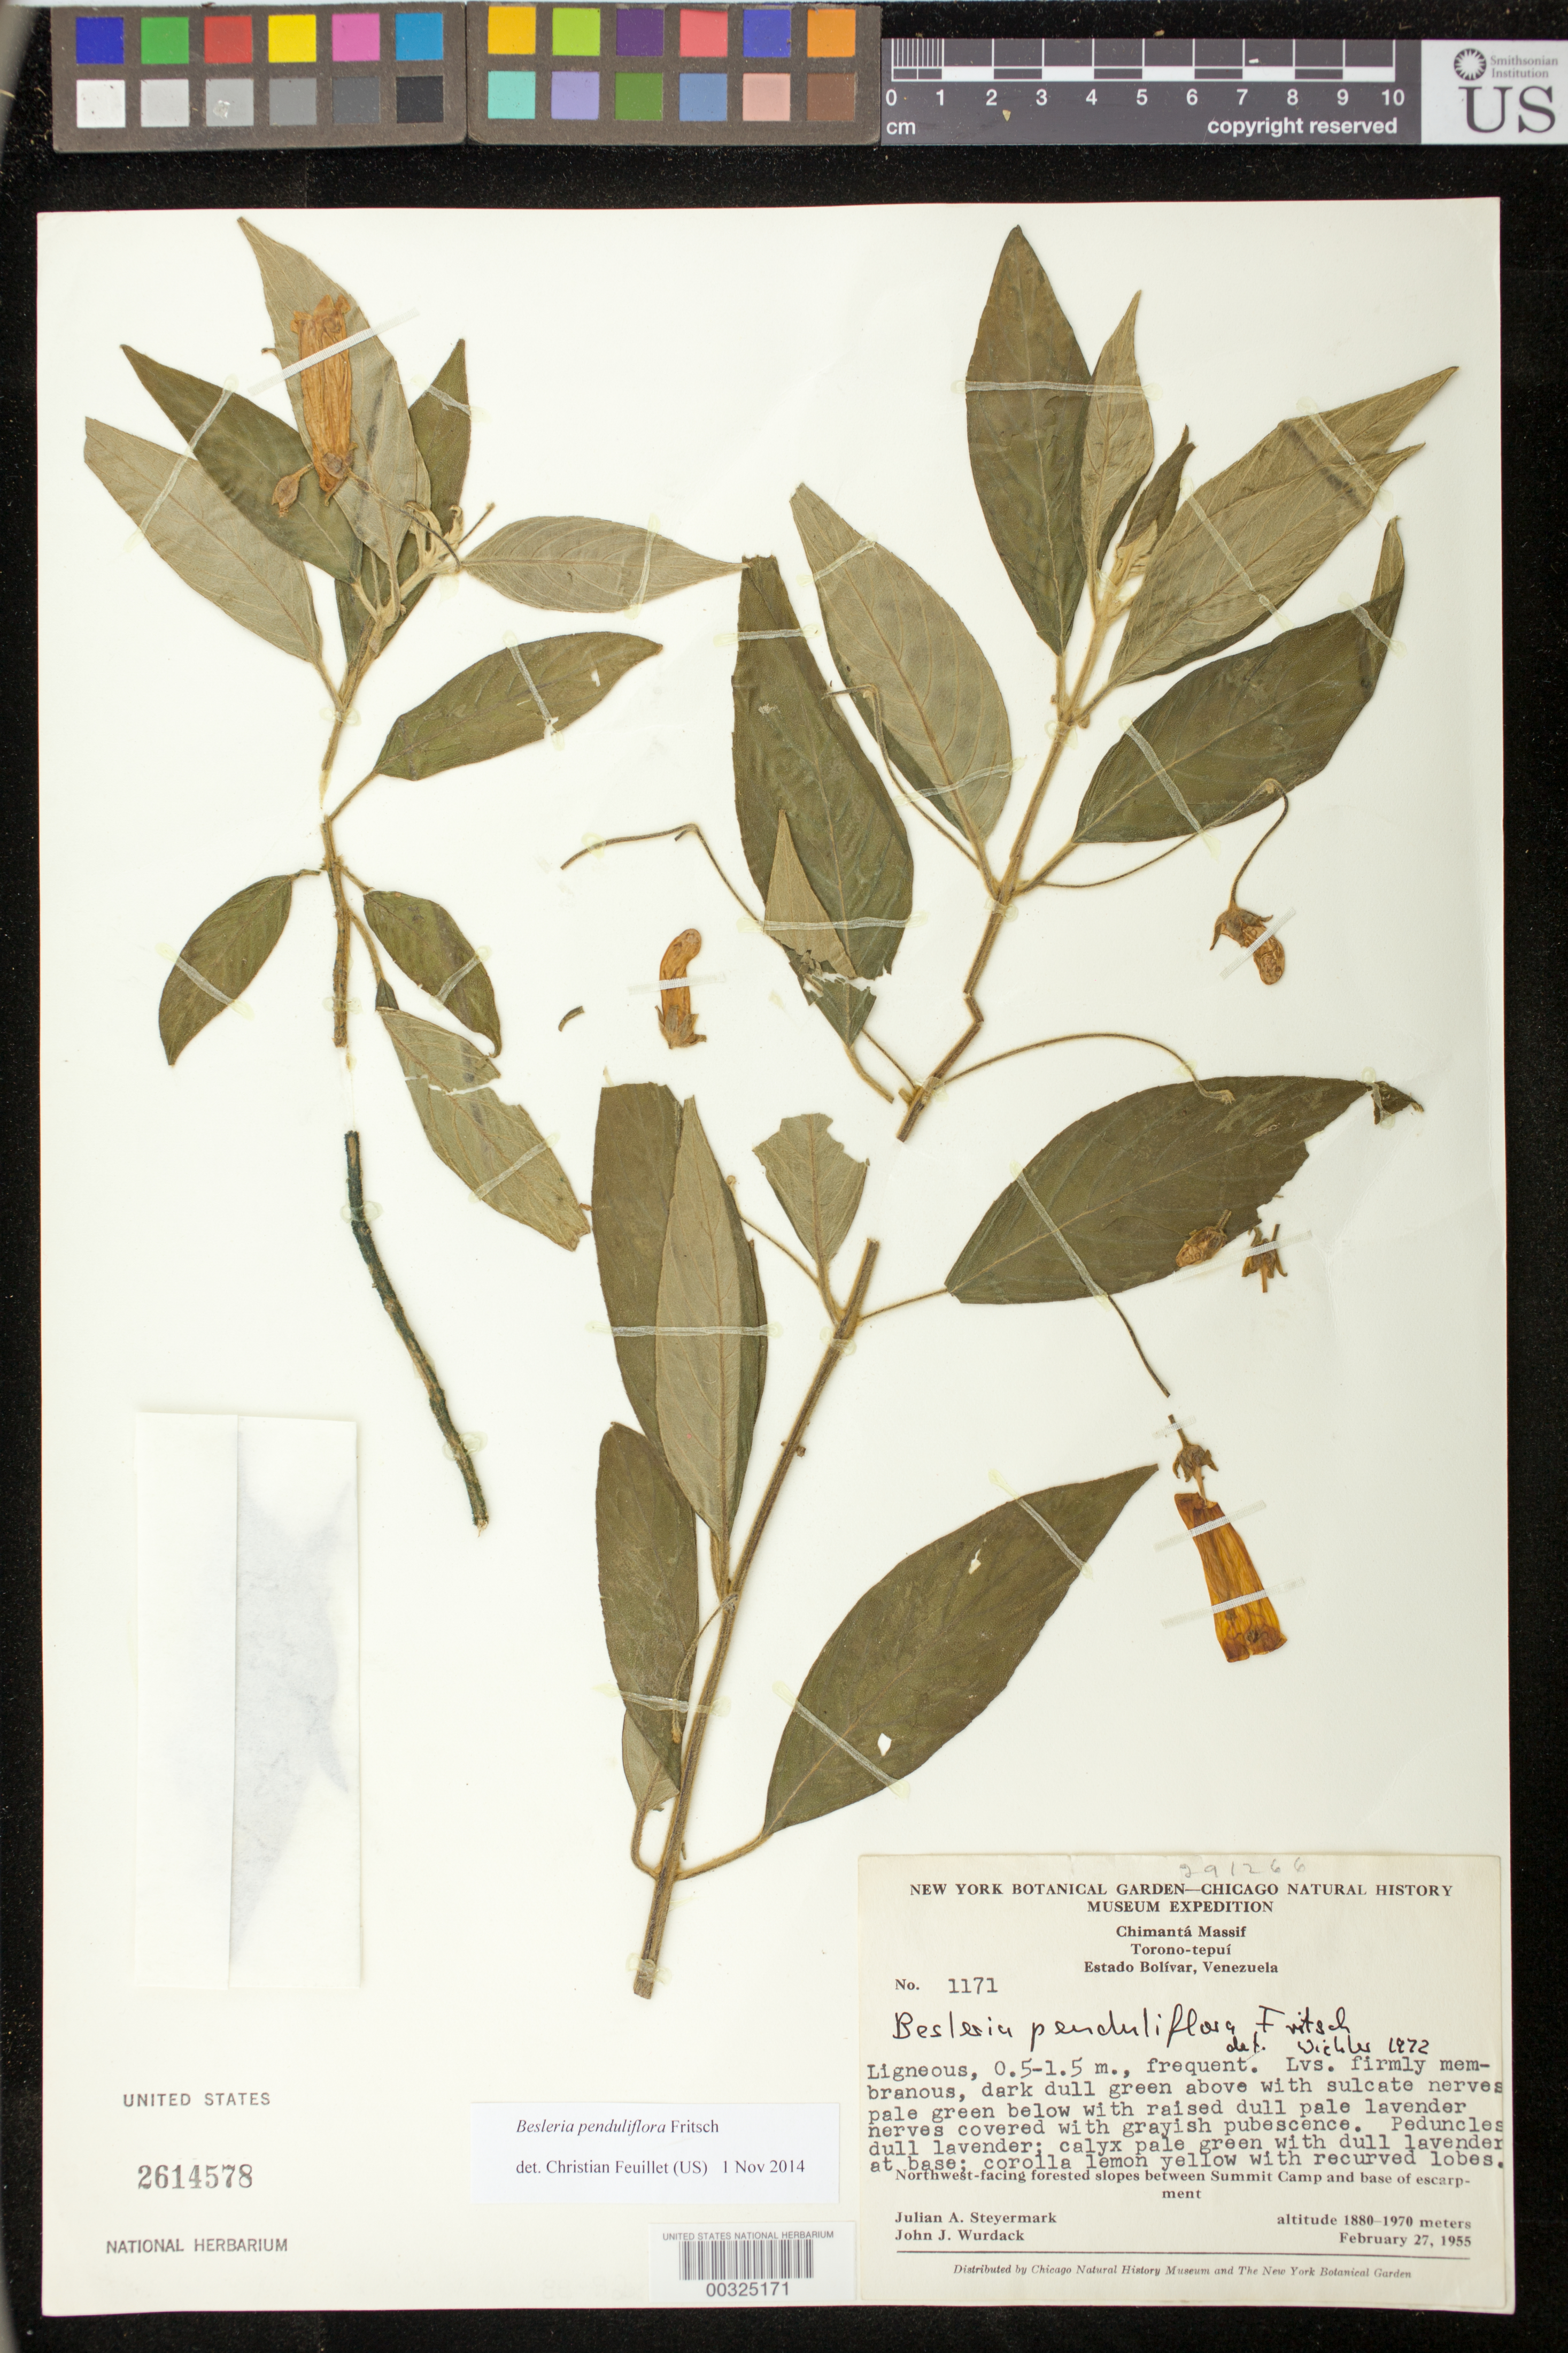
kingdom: Plantae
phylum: Tracheophyta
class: Magnoliopsida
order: Lamiales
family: Gesneriaceae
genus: Besleria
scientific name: Besleria penduliflora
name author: Fritsch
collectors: J. Steyermark & J. J. Wurdack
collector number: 1171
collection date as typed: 27 Feb 1955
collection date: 1955-02-27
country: Venezuela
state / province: Bolívar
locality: Chimanta Massif, Torono-tepui, between summit camp and base of escarpment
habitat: NW-facing forested slopes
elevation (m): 1880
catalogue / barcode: US 2614578